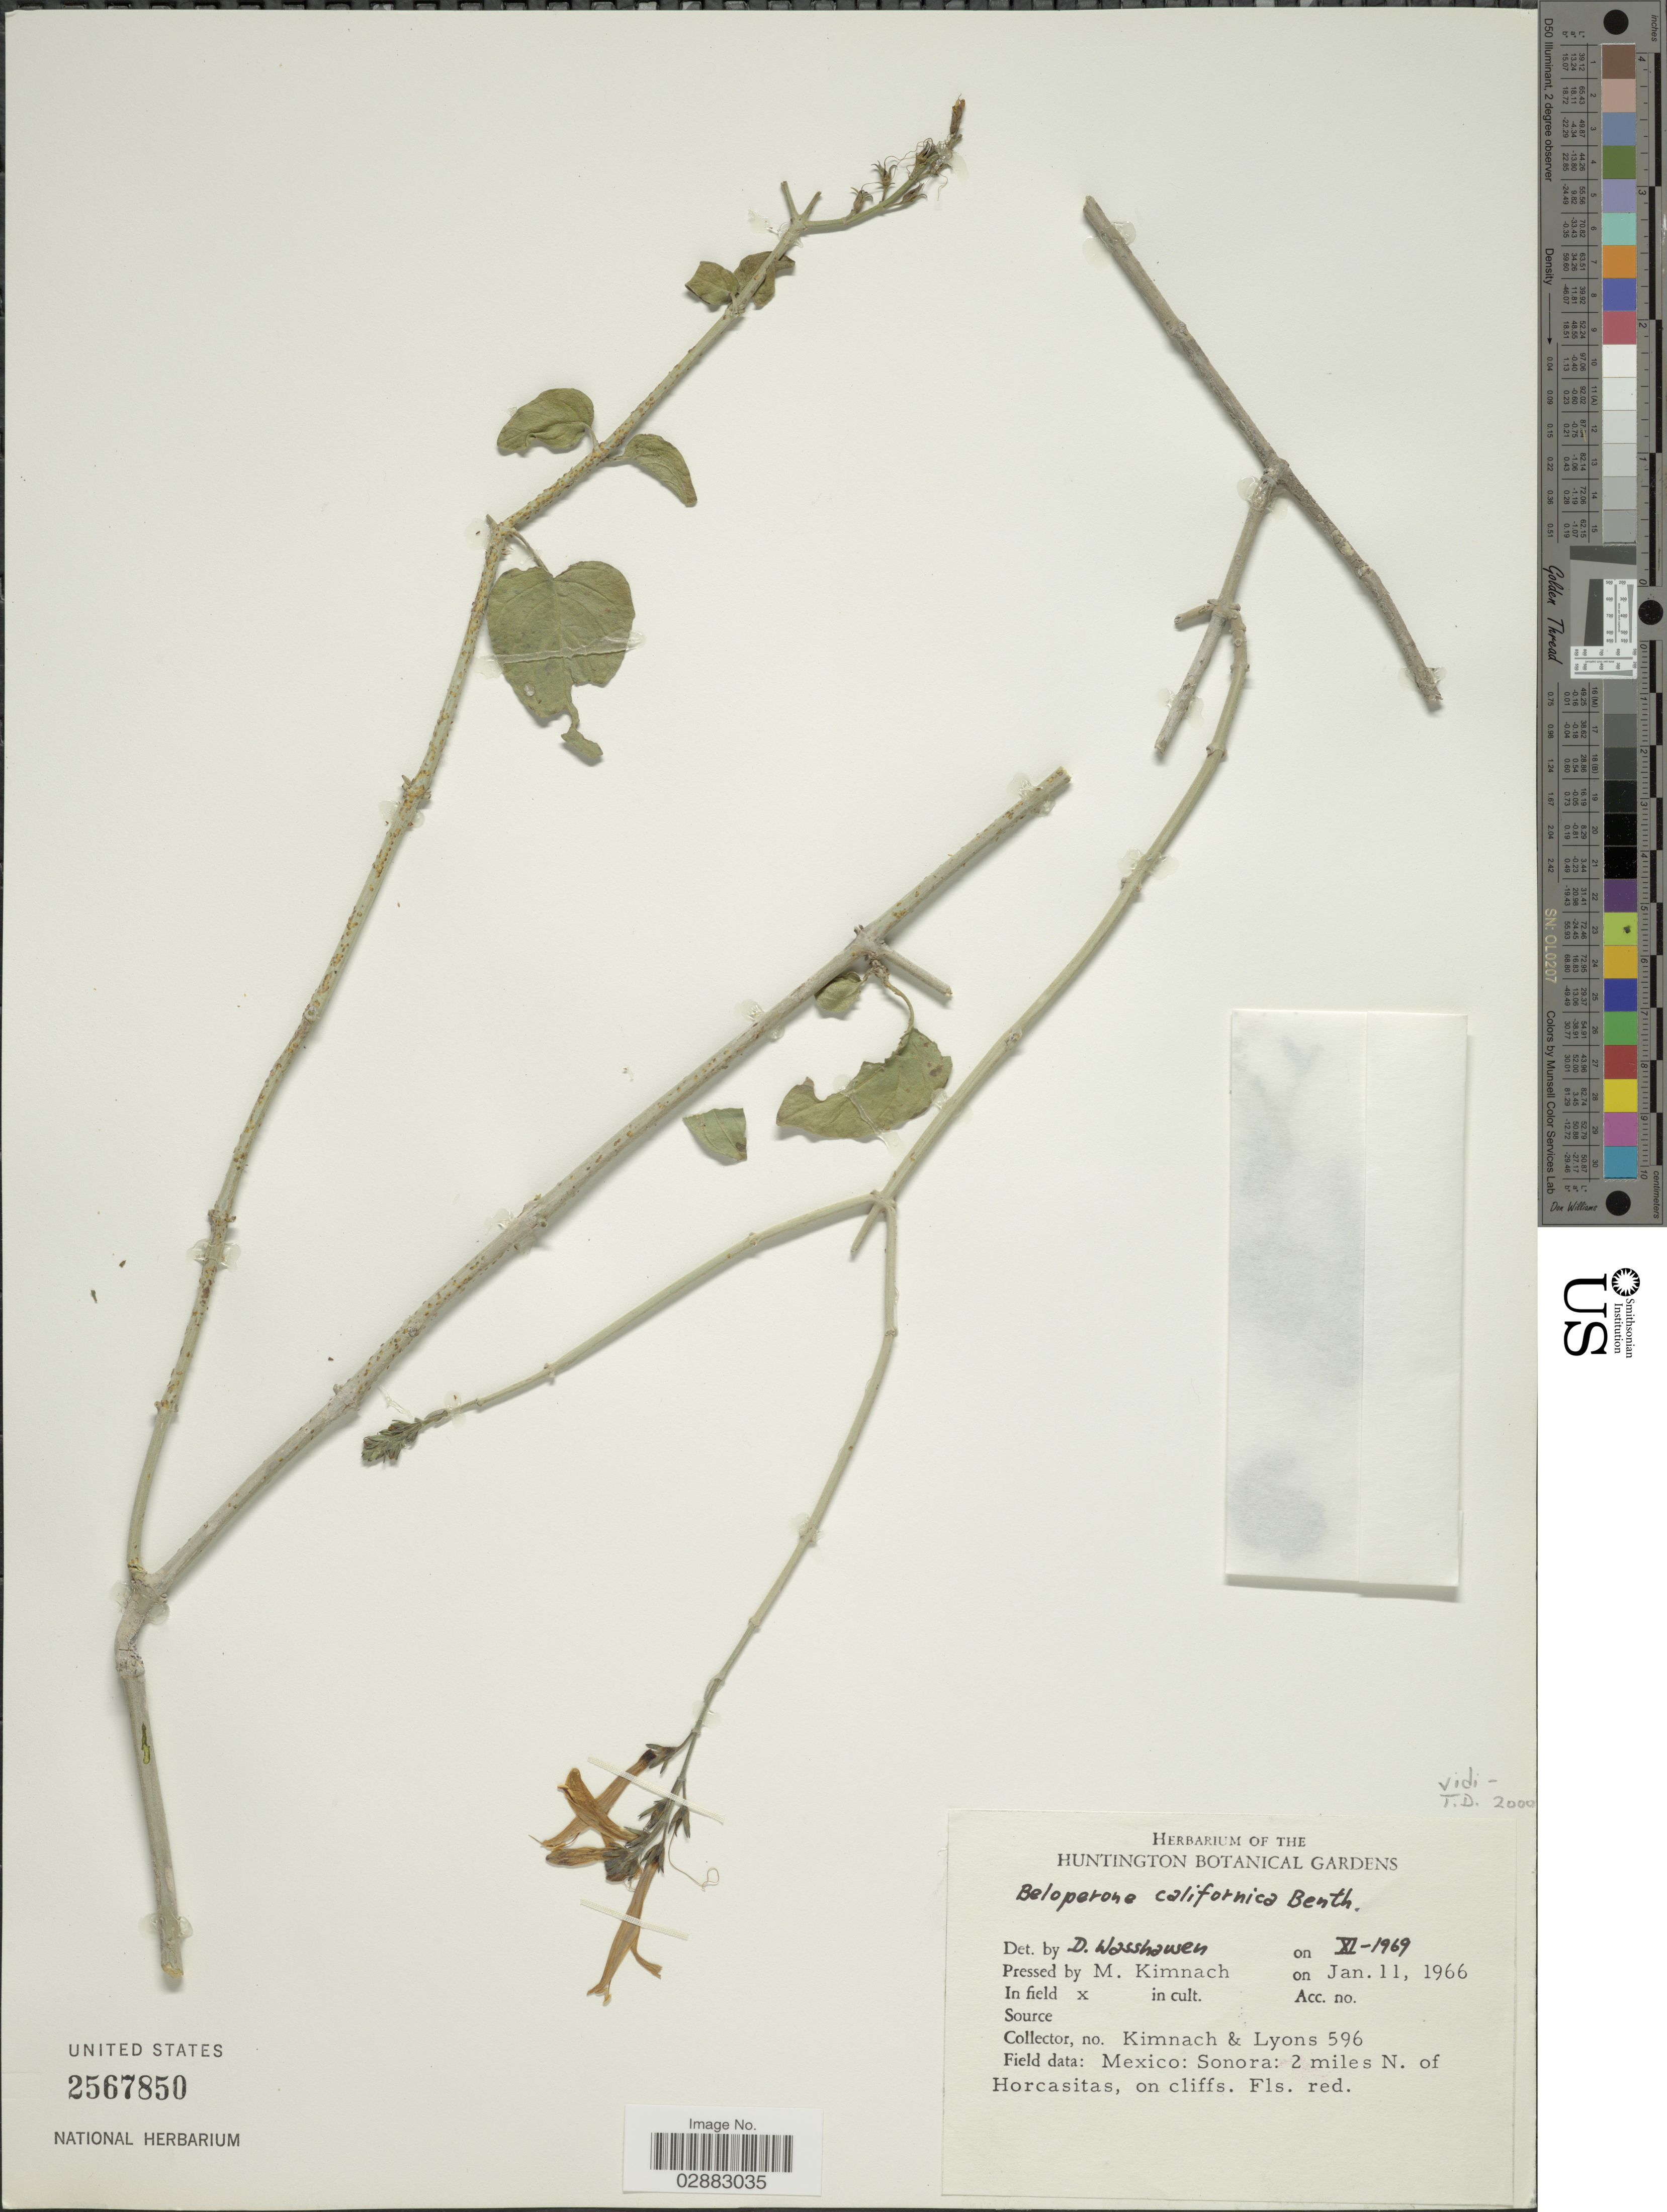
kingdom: Plantae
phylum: Tracheophyta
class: Magnoliopsida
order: Lamiales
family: Acanthaceae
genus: Beloperone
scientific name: Beloperone californica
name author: Benth.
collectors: -. Kimnach & -. Lyons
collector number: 596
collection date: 1966-01-11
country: Mexico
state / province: Sonora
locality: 2 miles N. of Horcasitas, on cliffs.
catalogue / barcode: US 2567850